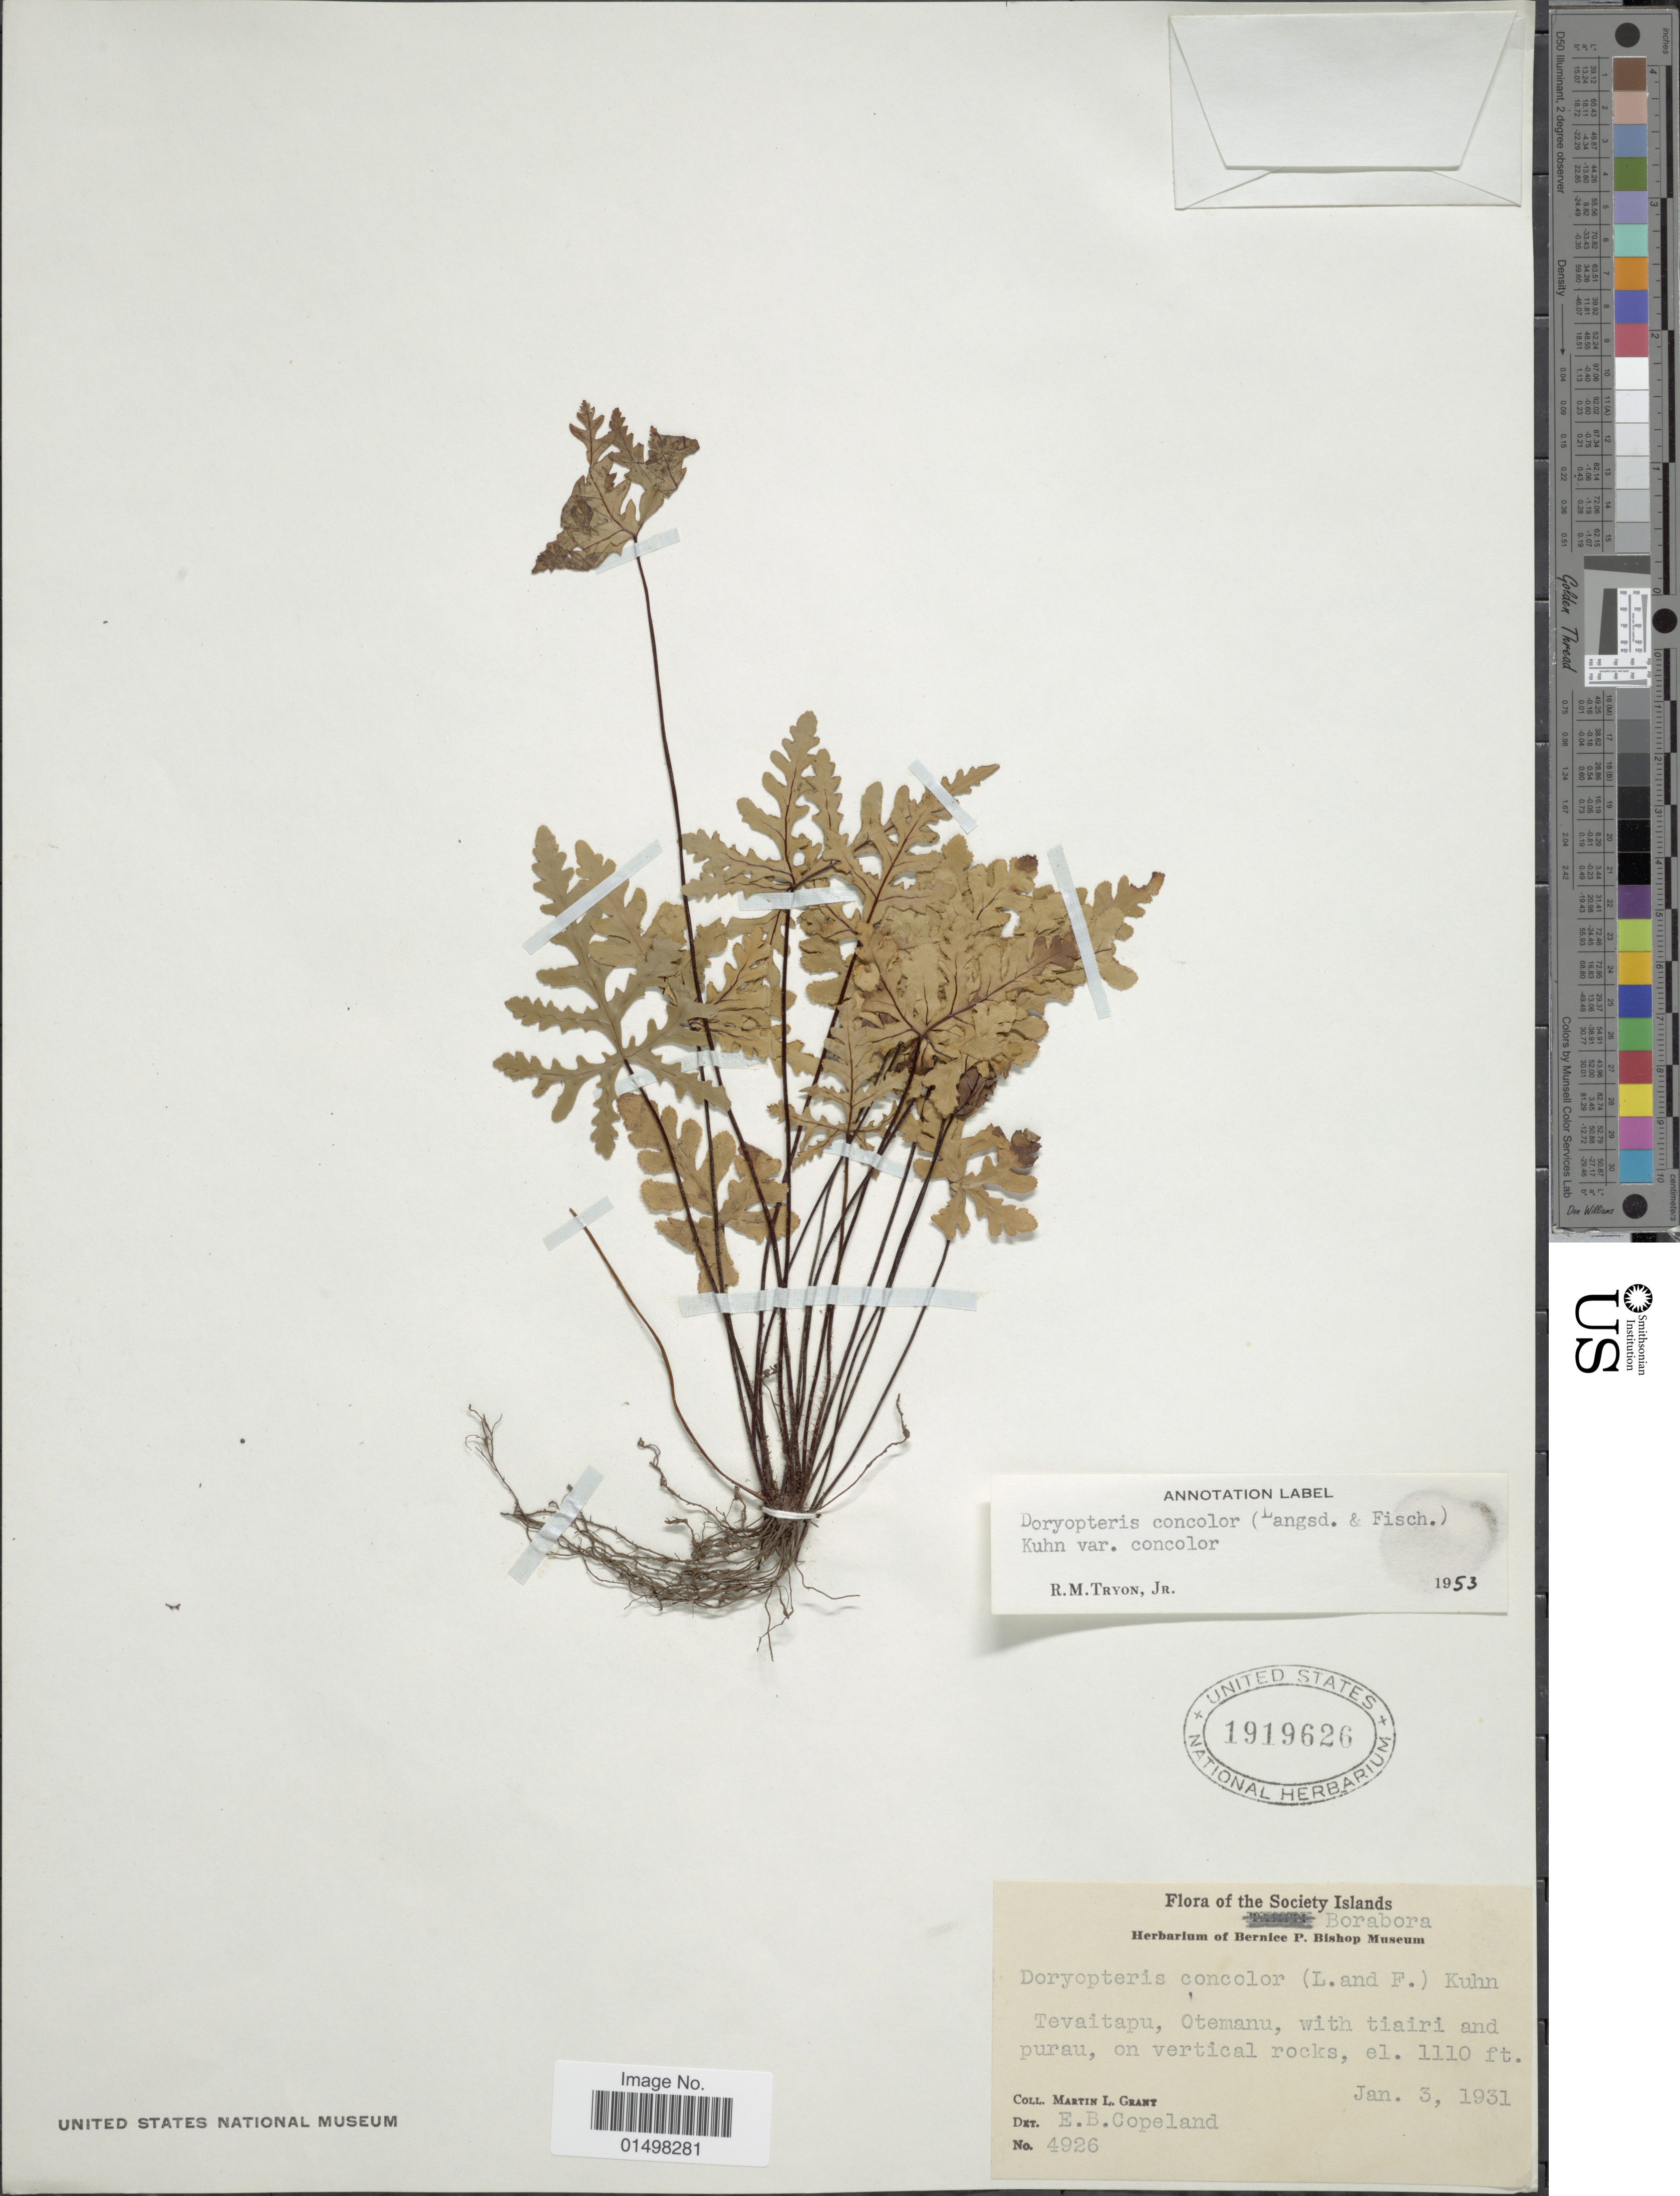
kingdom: Plantae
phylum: Tracheophyta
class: Polypodiopsida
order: Polypodiales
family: Pteridaceae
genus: Doryopteris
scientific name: Doryopteris concolor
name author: (Langsd. & Fisch.) Kuhn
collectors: M. L. Grant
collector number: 4926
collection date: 1931-01-03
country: French Polynesia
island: Bora Bora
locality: Society Islands. Tevaitapu, Otemanu, with tiairi and purau. Borabora.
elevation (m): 338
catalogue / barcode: US 1919626